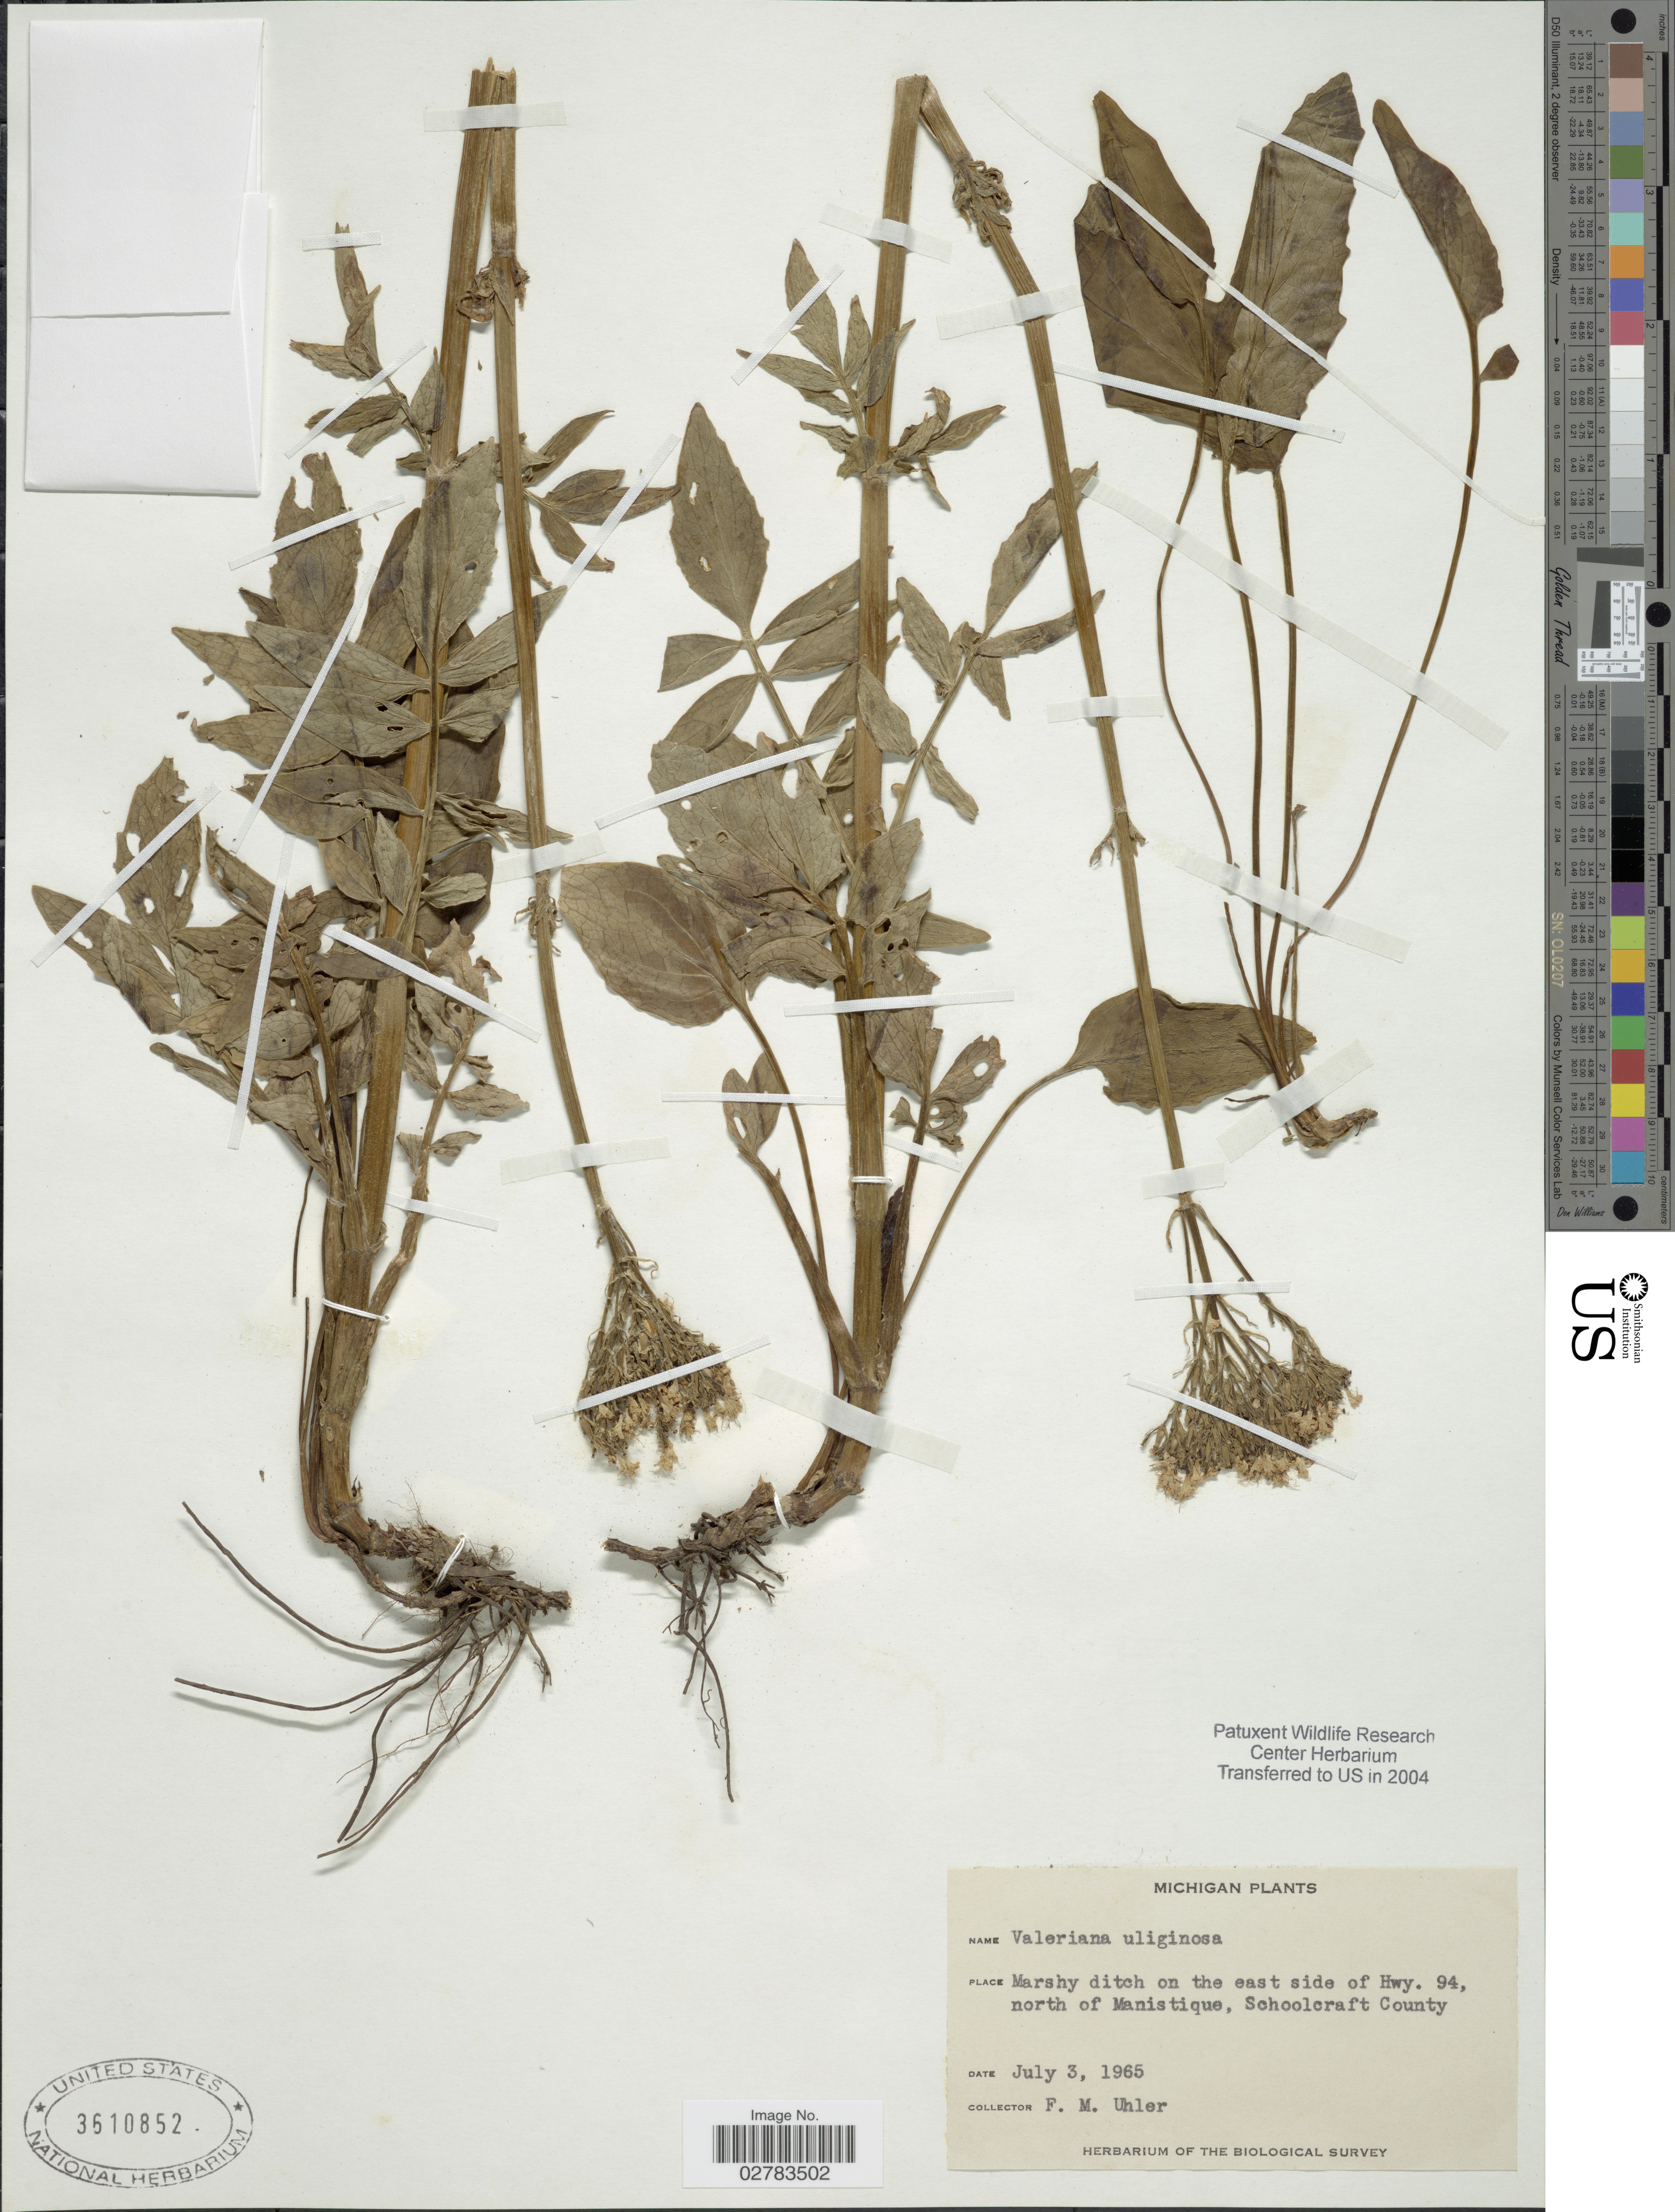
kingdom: Plantae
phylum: Tracheophyta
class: Magnoliopsida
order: Dipsacales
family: Caprifoliaceae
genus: Valeriana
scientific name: Valeriana uliginosa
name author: (Torr. & A. Gray) Rydb.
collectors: F. M. Uhler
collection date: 1965-07-03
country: United States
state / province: Michigan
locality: Marshy ditch on the east side of Hwy. 94, north of Manistique, Schoolcraft County.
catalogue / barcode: US 3610852